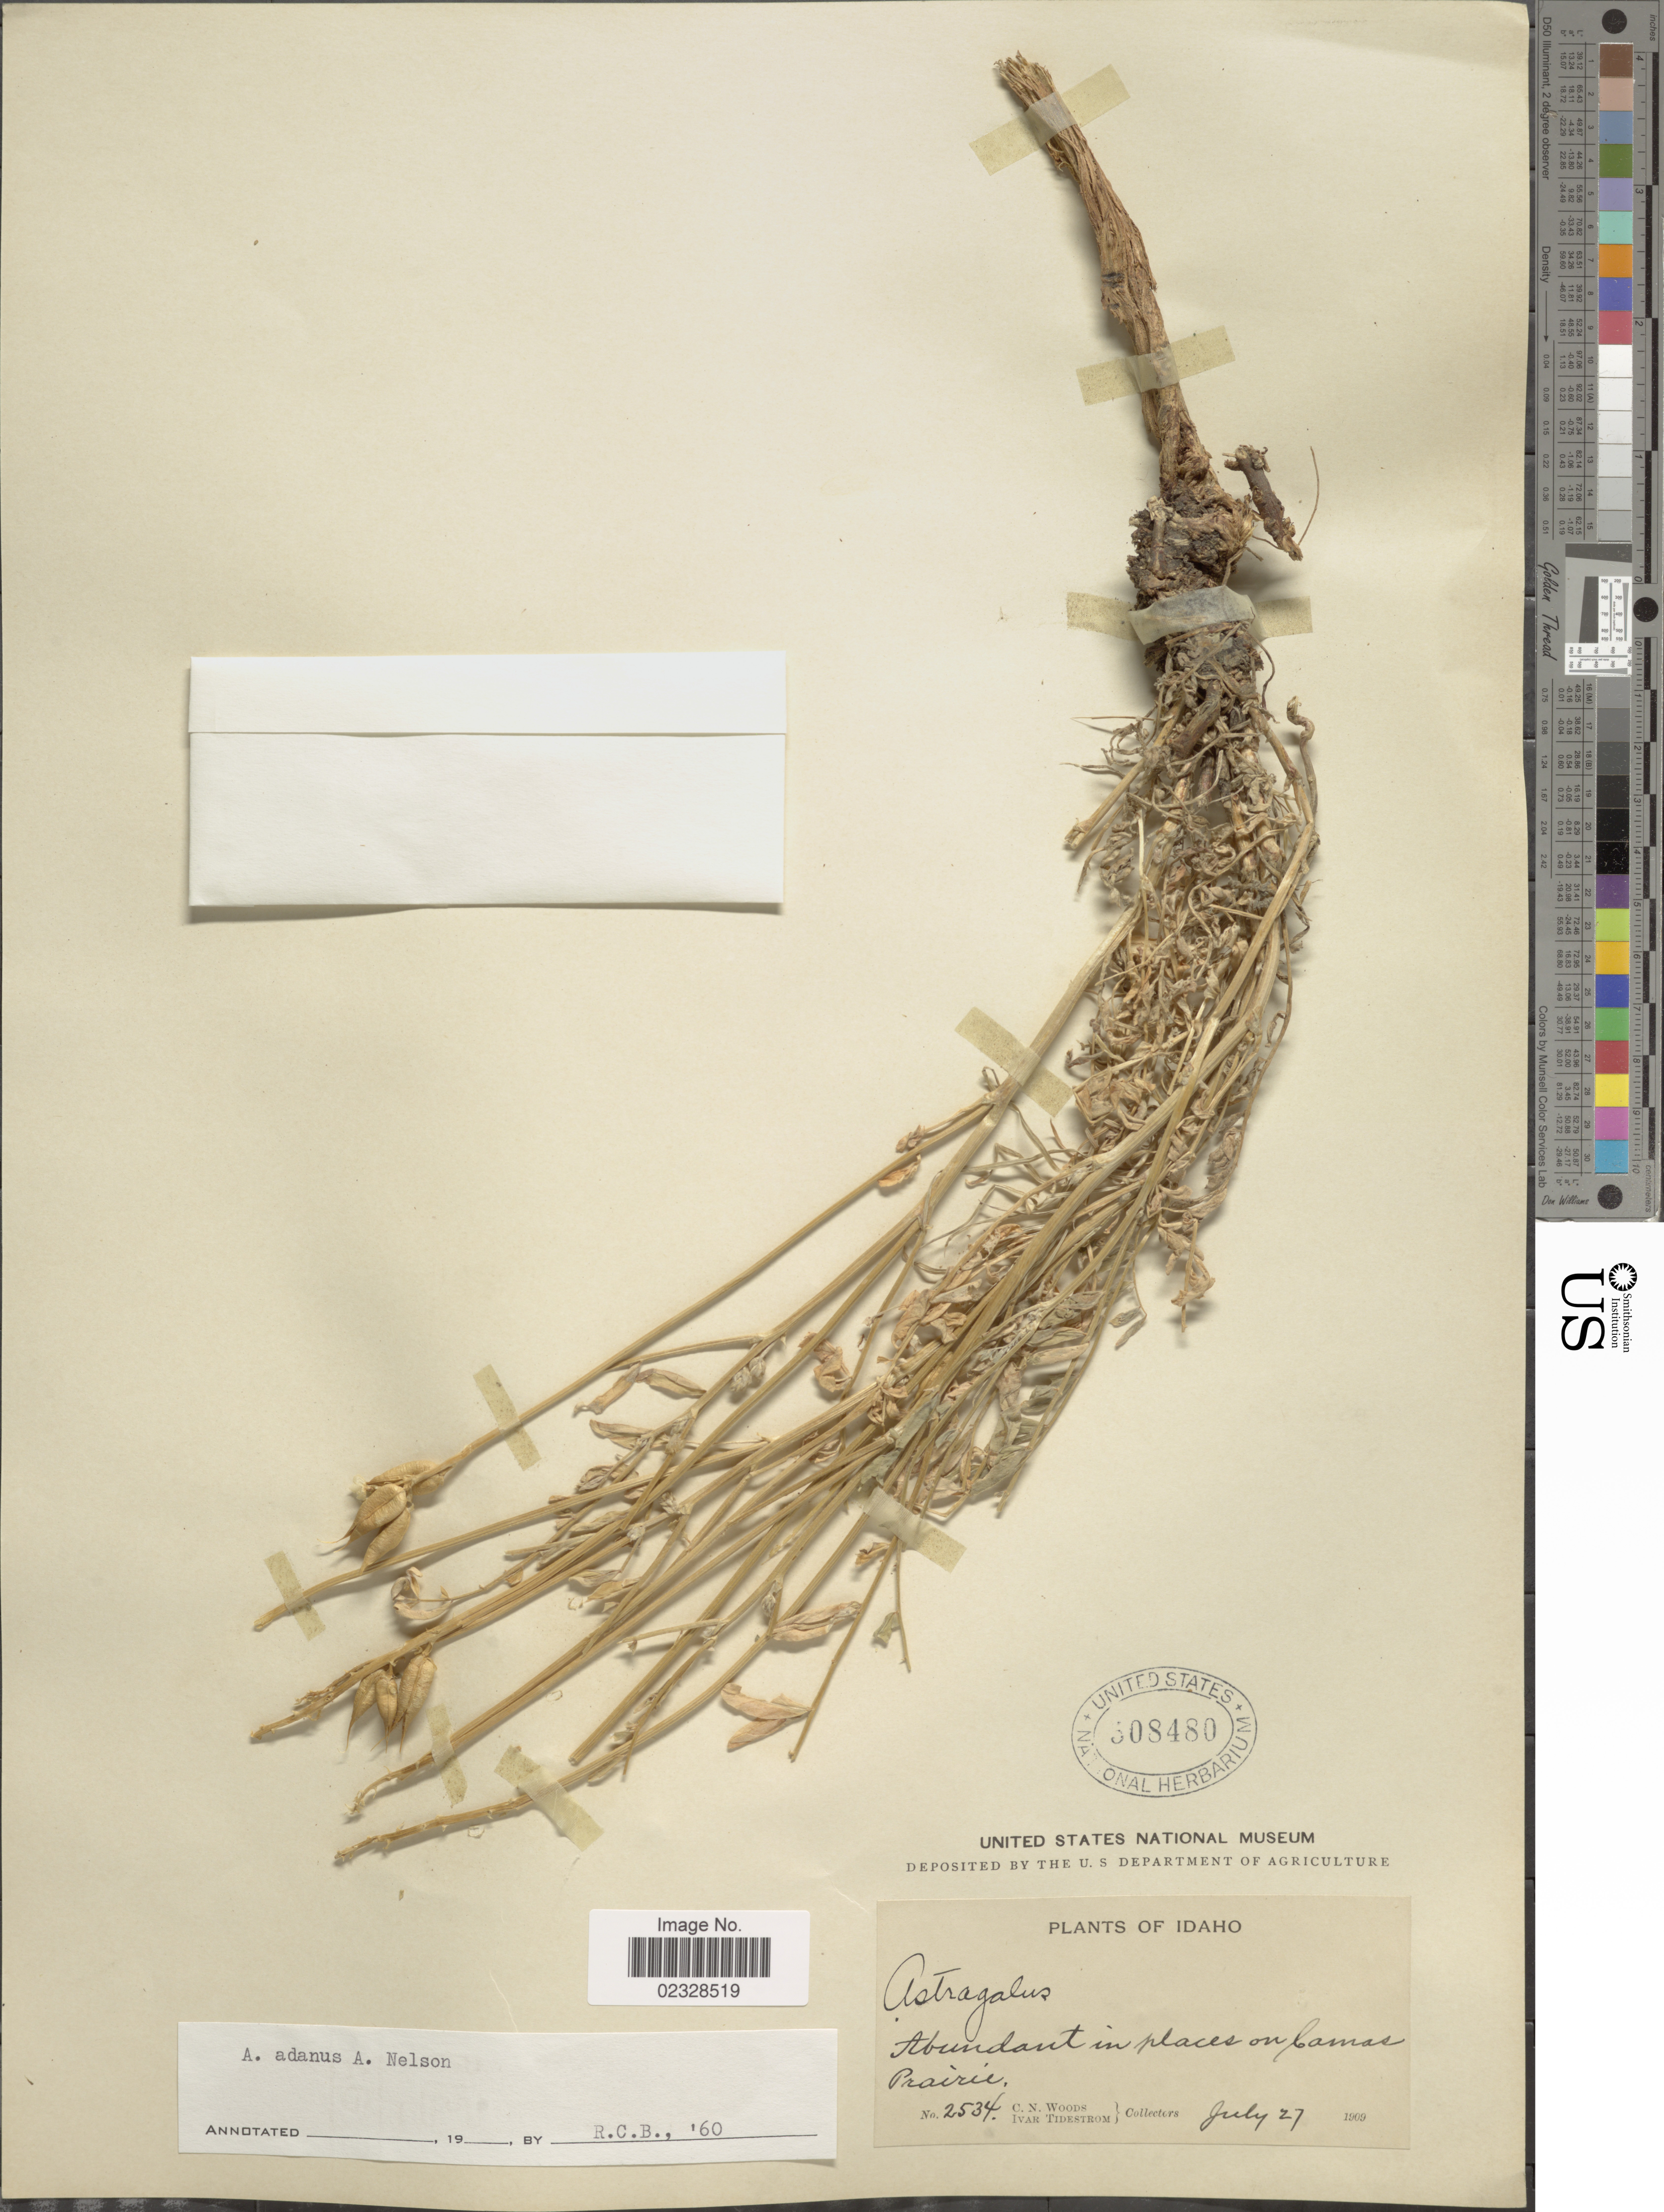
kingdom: Plantae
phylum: Tracheophyta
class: Magnoliopsida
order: Fabales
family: Fabaceae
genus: Astragalus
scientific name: Astragalus adanus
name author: A. Nelson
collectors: C. Woods & I. F. Tidestrom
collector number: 2534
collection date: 1909-07-27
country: United States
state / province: Idaho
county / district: Camas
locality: Abundant in places on Camas Prairie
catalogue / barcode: US 308480